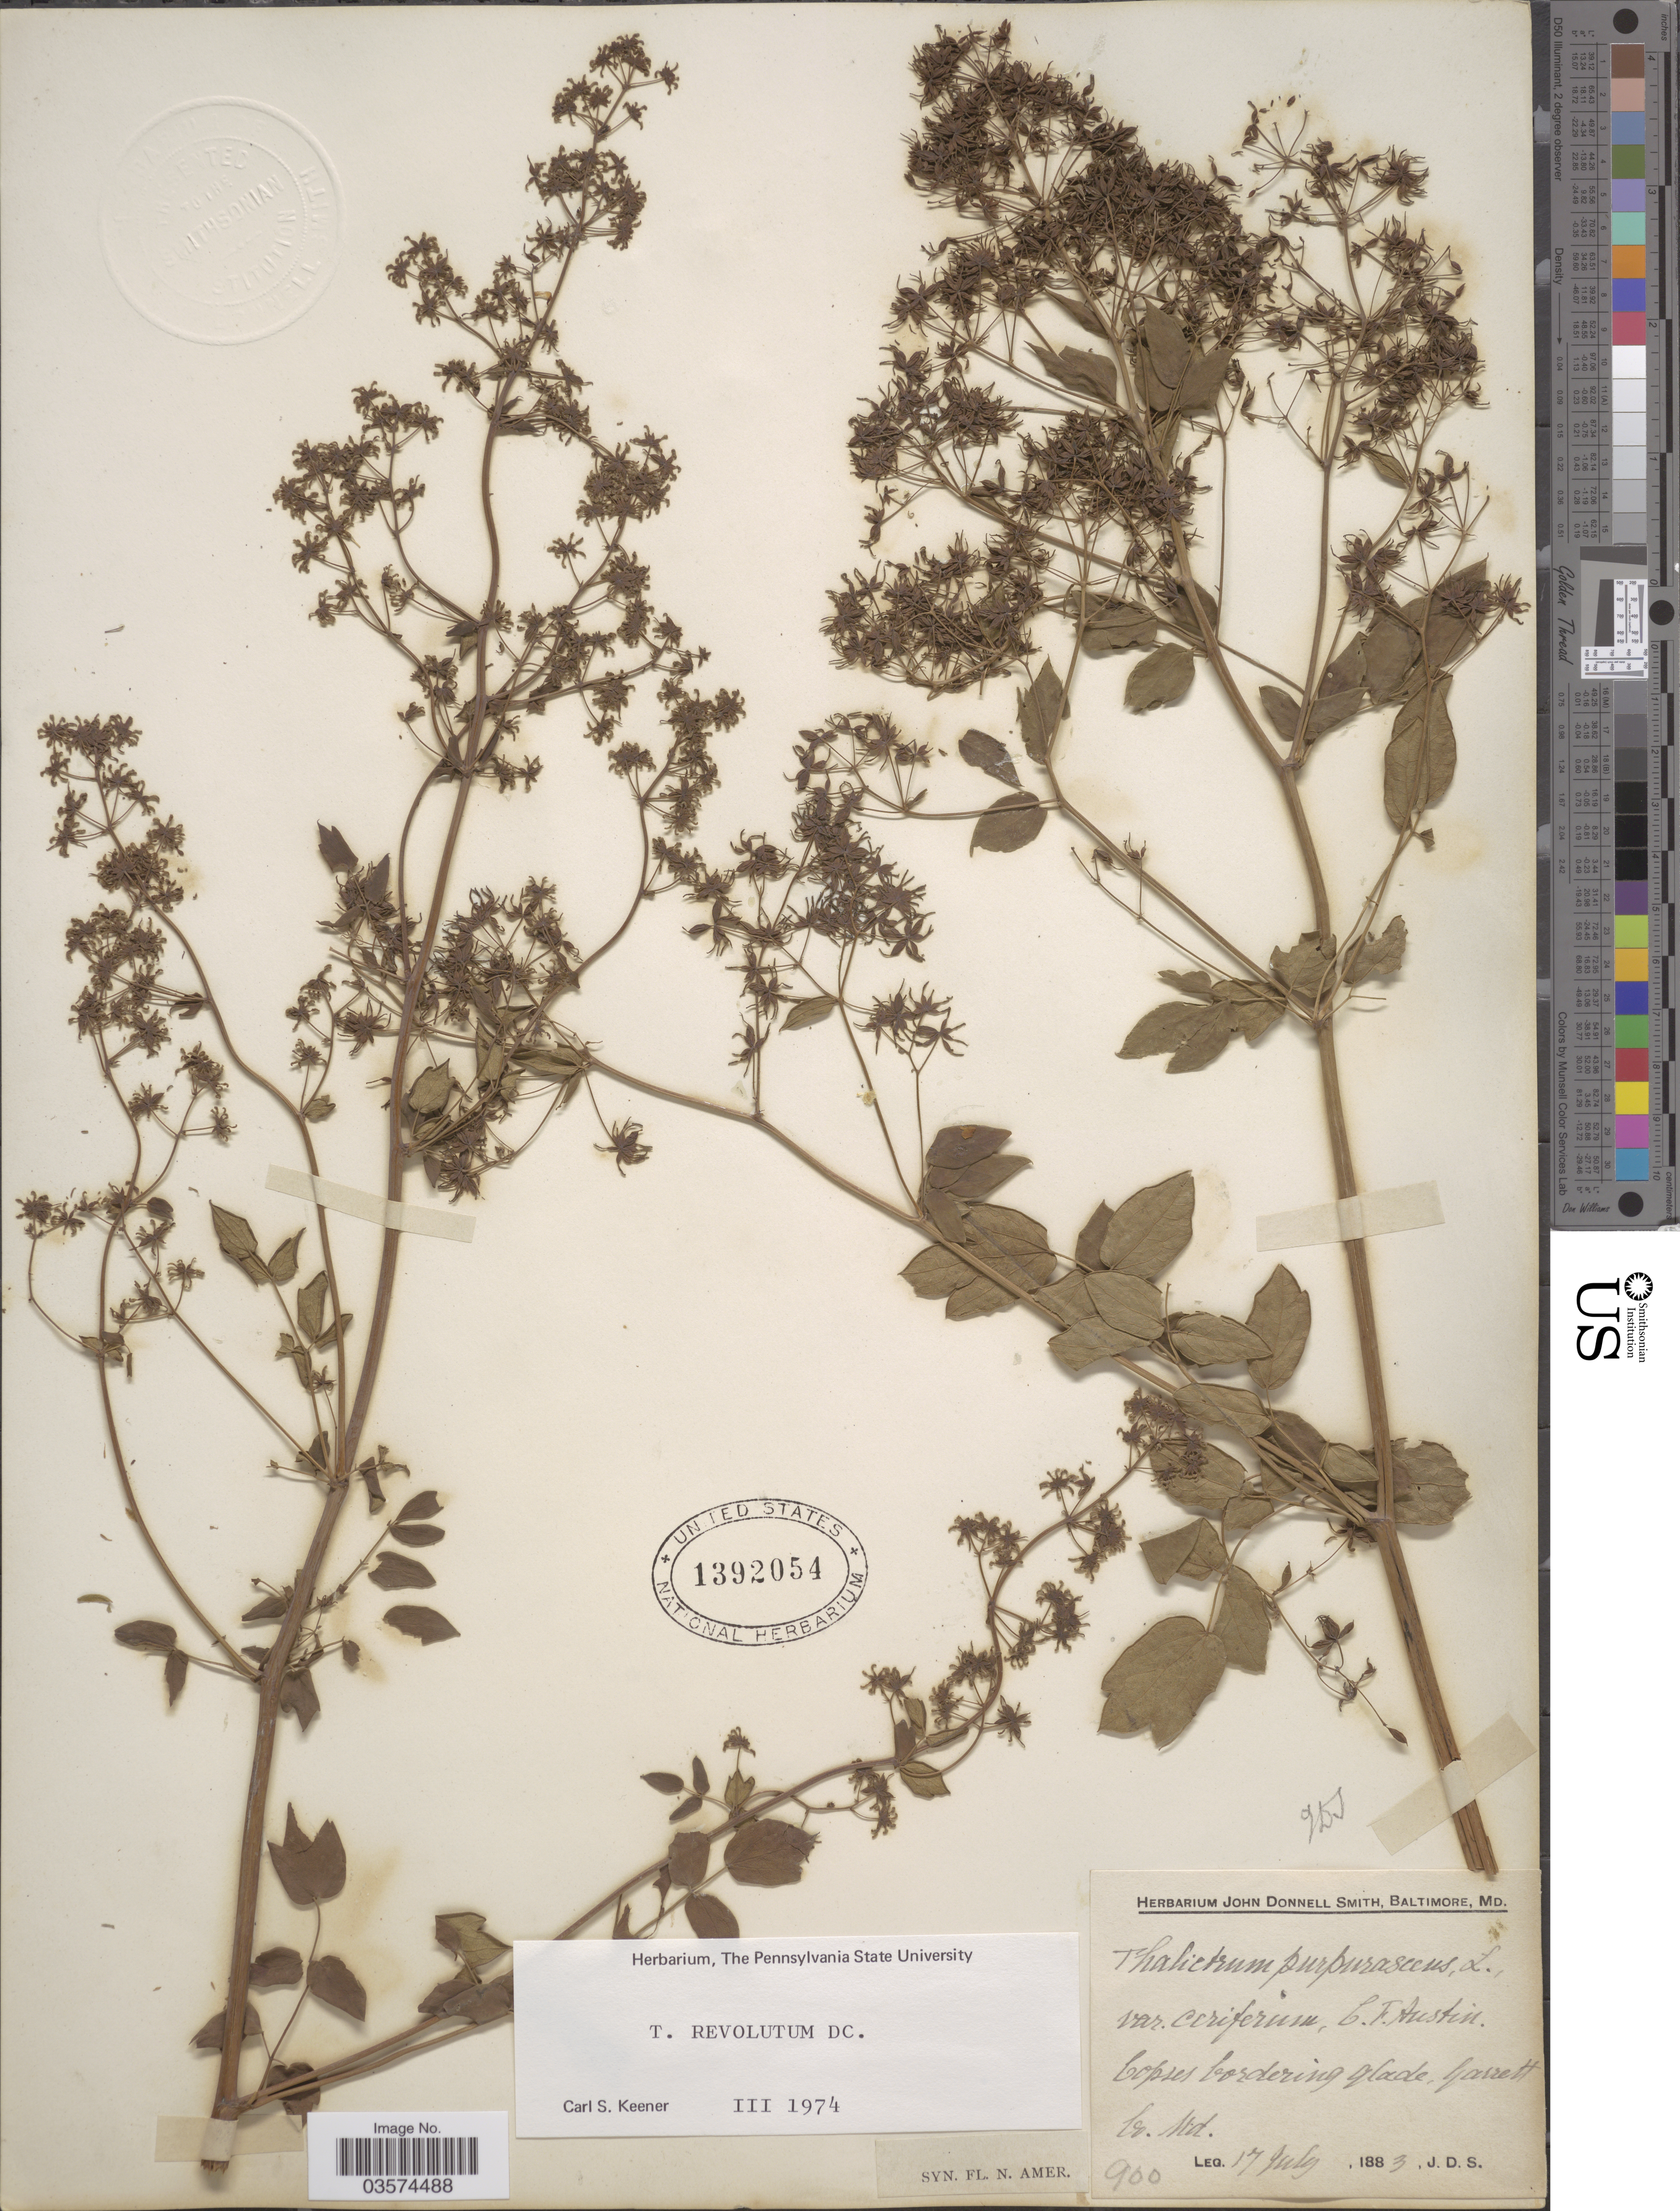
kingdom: Plantae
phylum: Tracheophyta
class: Magnoliopsida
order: Ranunculales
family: Ranunculaceae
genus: Thalictrum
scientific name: Thalictrum amphibolum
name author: Greene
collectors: J. Donnell Smith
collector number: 900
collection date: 1883-07-17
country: United States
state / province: Maryland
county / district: Garrett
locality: Copses bordering glade, Garrett Co.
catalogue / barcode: US 1392054